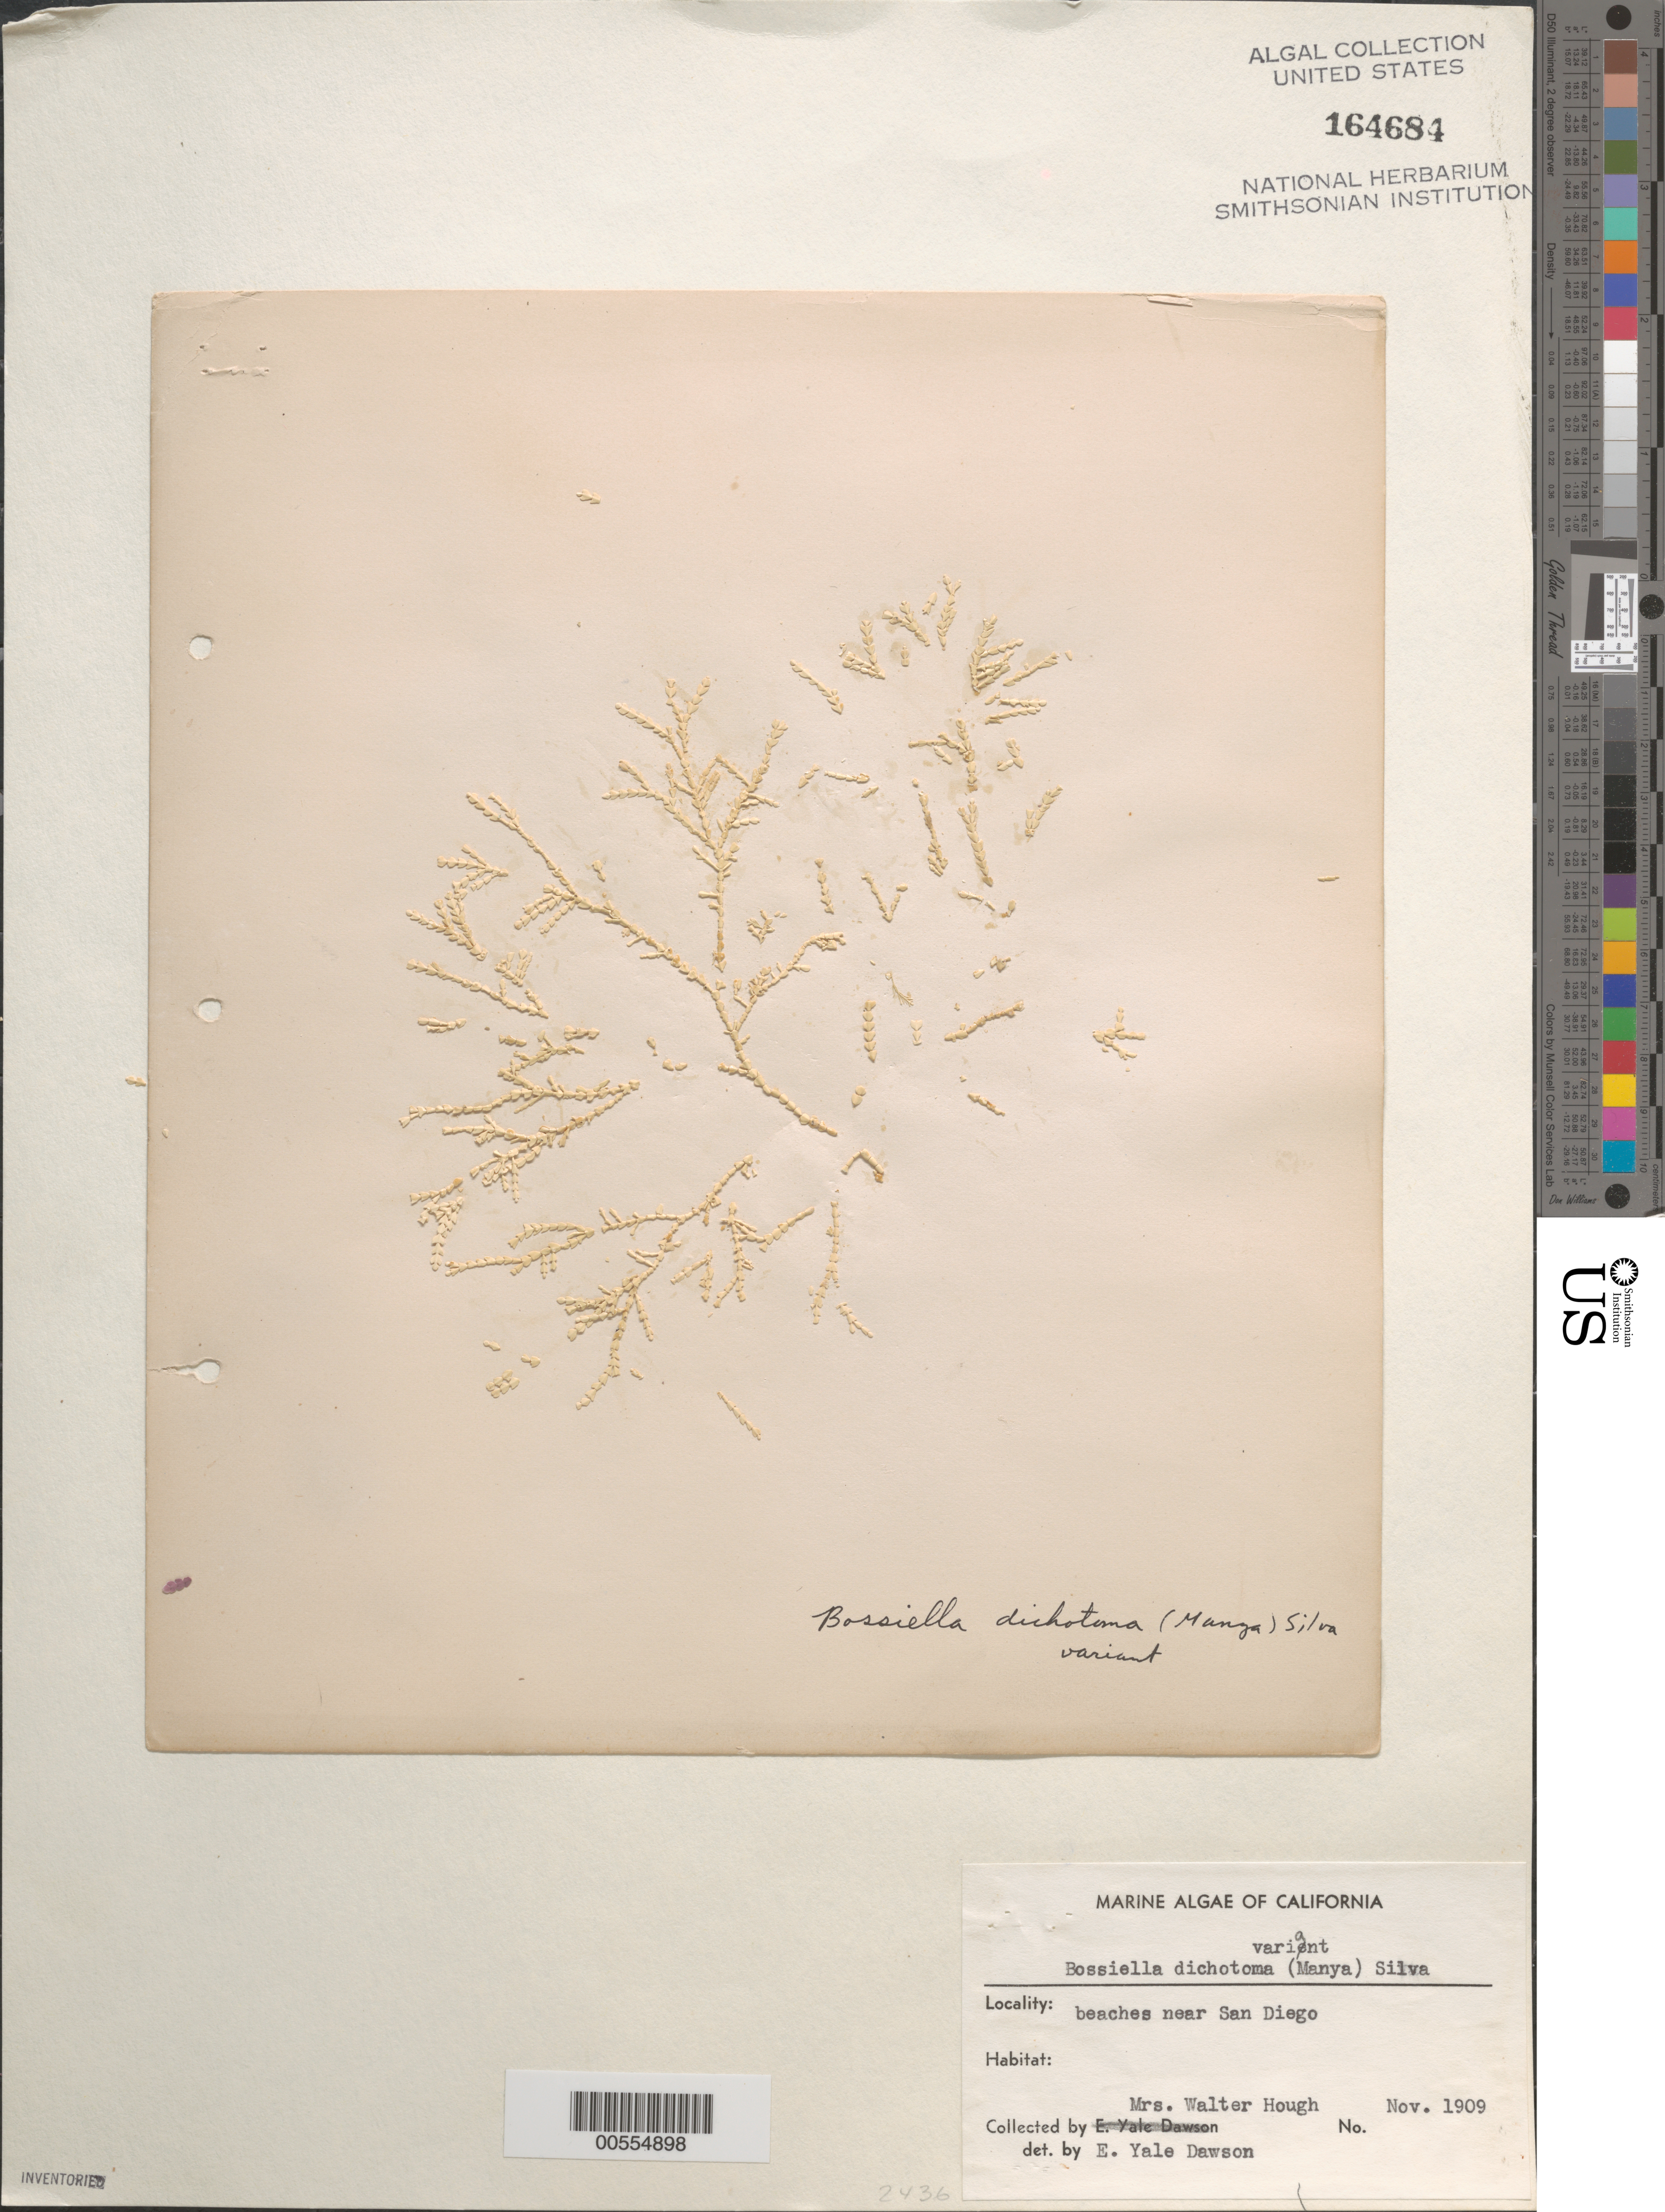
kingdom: Plantae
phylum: Rhodophyta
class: Florideophyceae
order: Corallinales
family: Corallinaceae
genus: Bossiella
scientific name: Bossiella dichotoma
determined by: Dawson, E. Y.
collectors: Mrs W. Hough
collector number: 2436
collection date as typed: Nov 1909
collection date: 1909-11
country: United States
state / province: California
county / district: San Diego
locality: Near San Diego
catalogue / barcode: US 164684